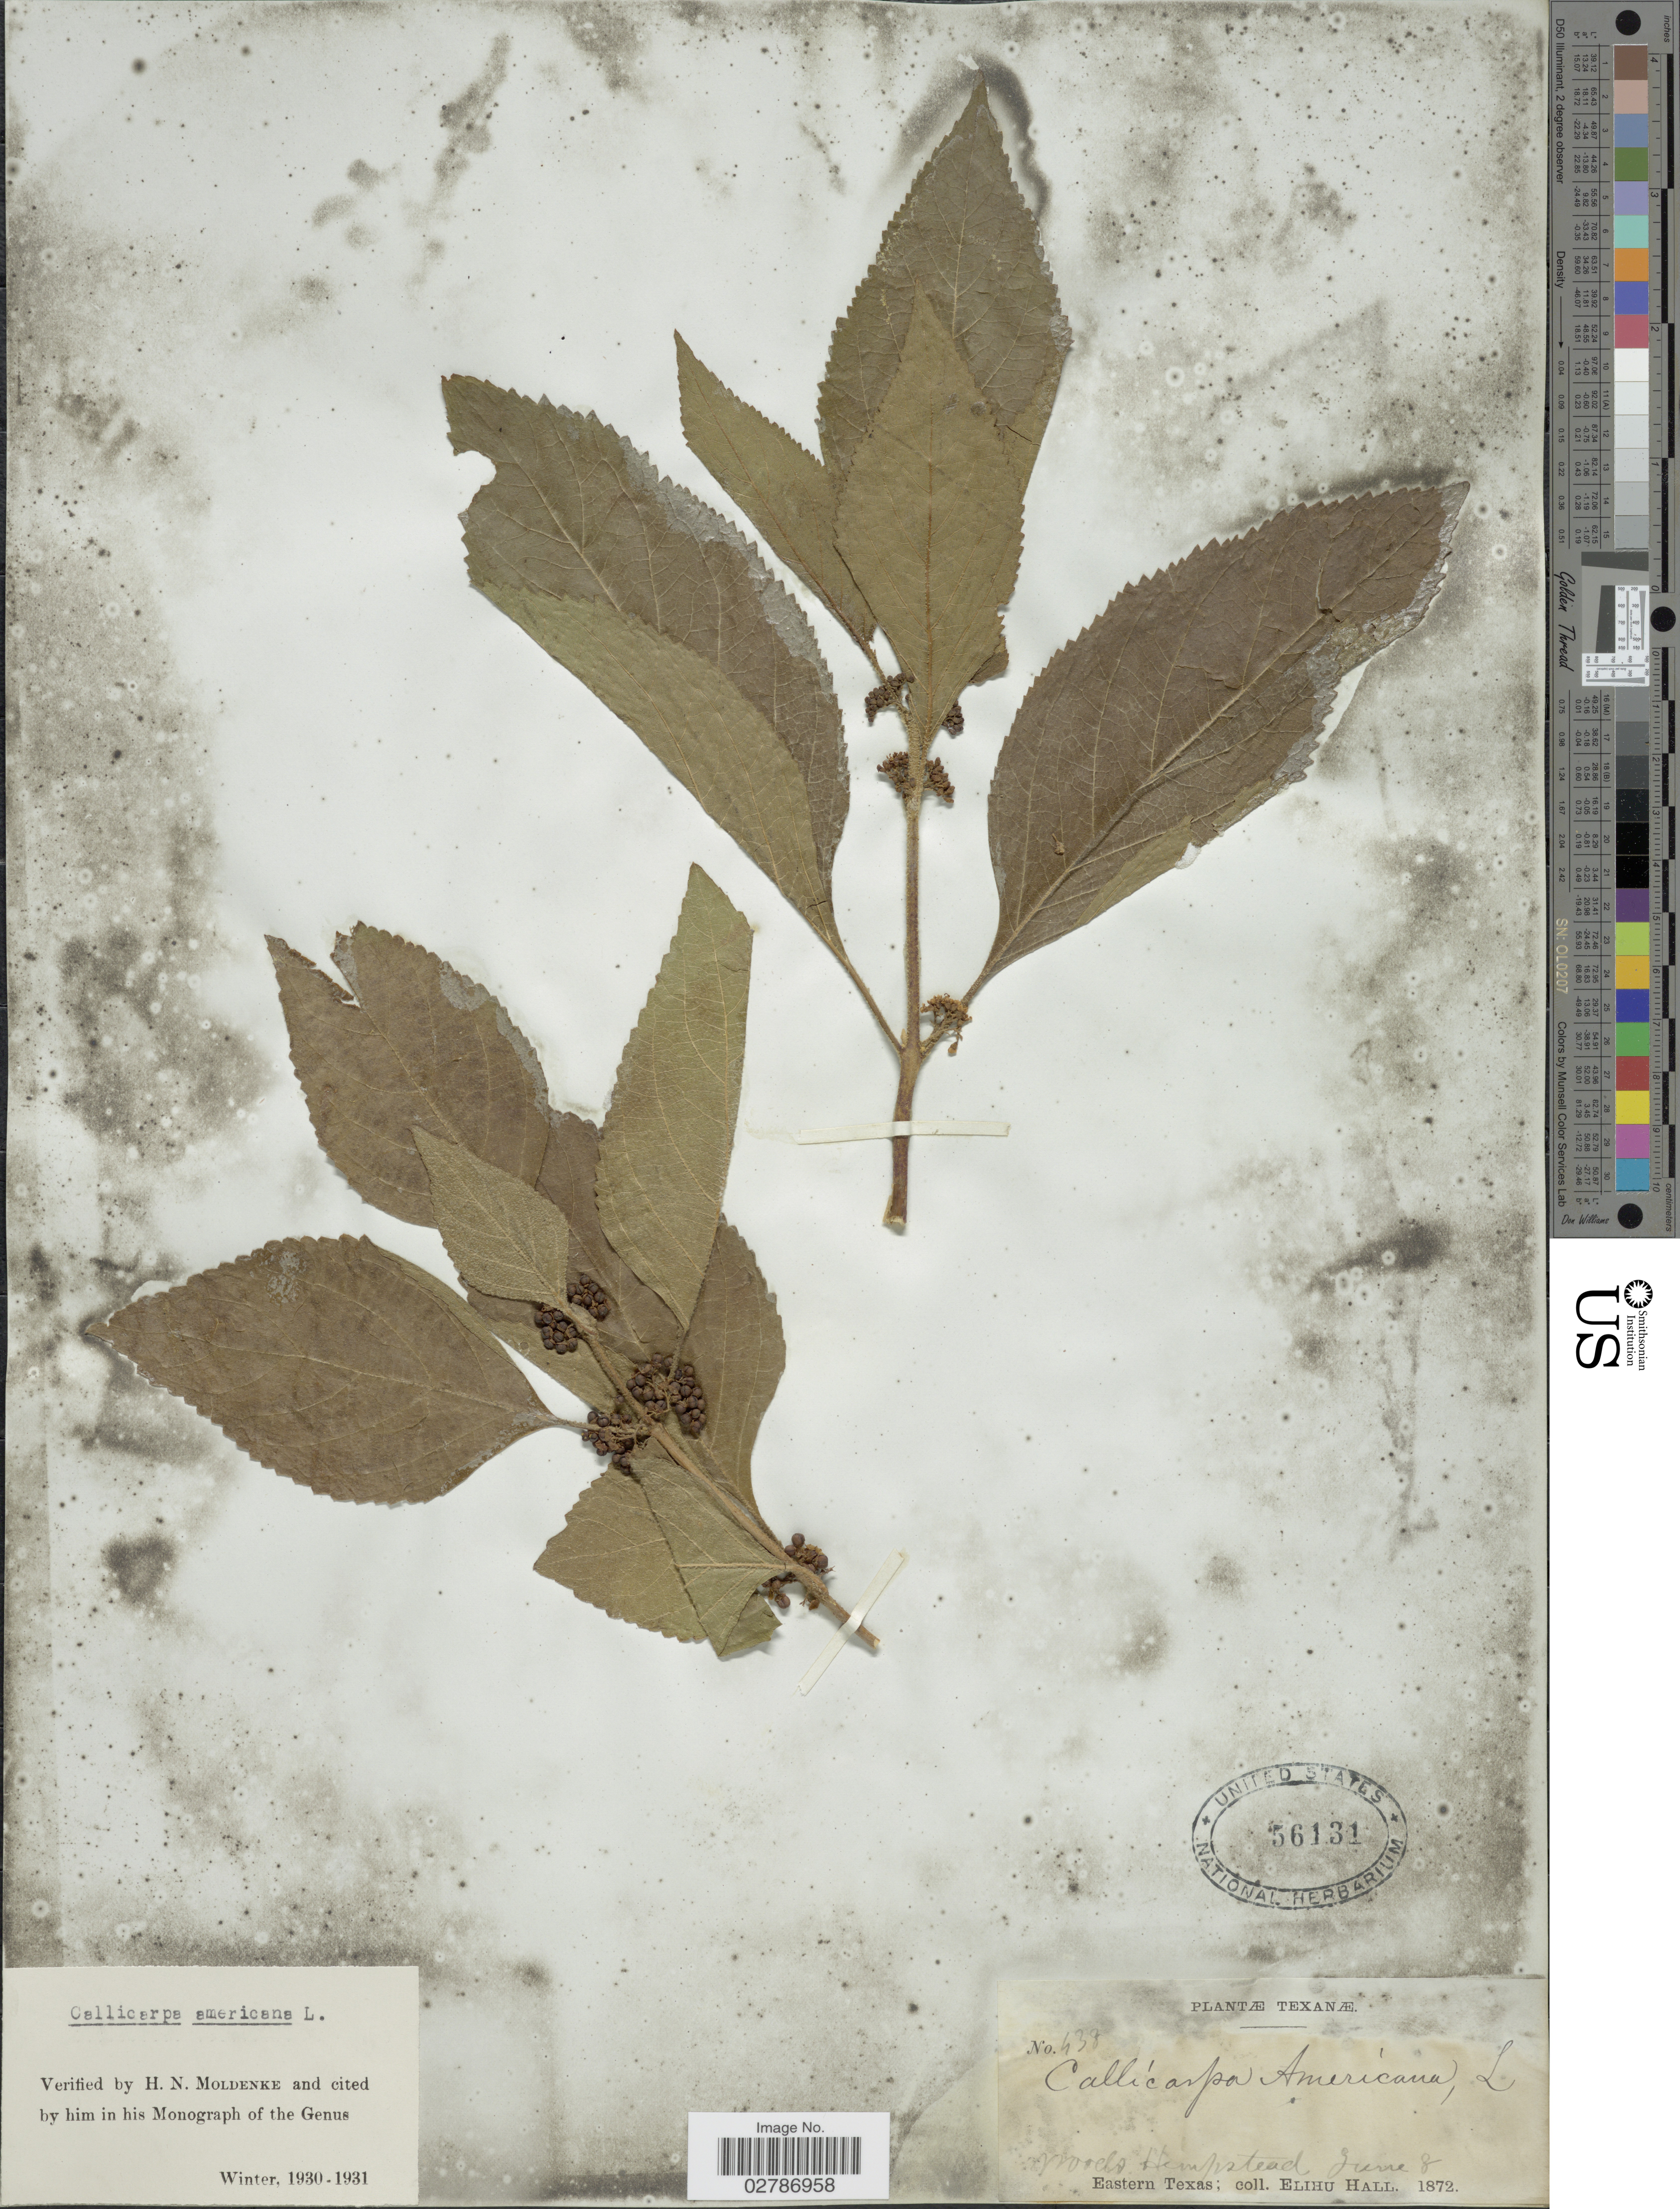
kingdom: Plantae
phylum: Tracheophyta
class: Magnoliopsida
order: Lamiales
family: Lamiaceae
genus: Callicarpa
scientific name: Callicarpa americana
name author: L.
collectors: E. Hall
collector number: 438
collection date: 1872-06-08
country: United States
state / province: Texas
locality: Eastern Texas. Woods Hempstead.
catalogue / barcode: US 56131